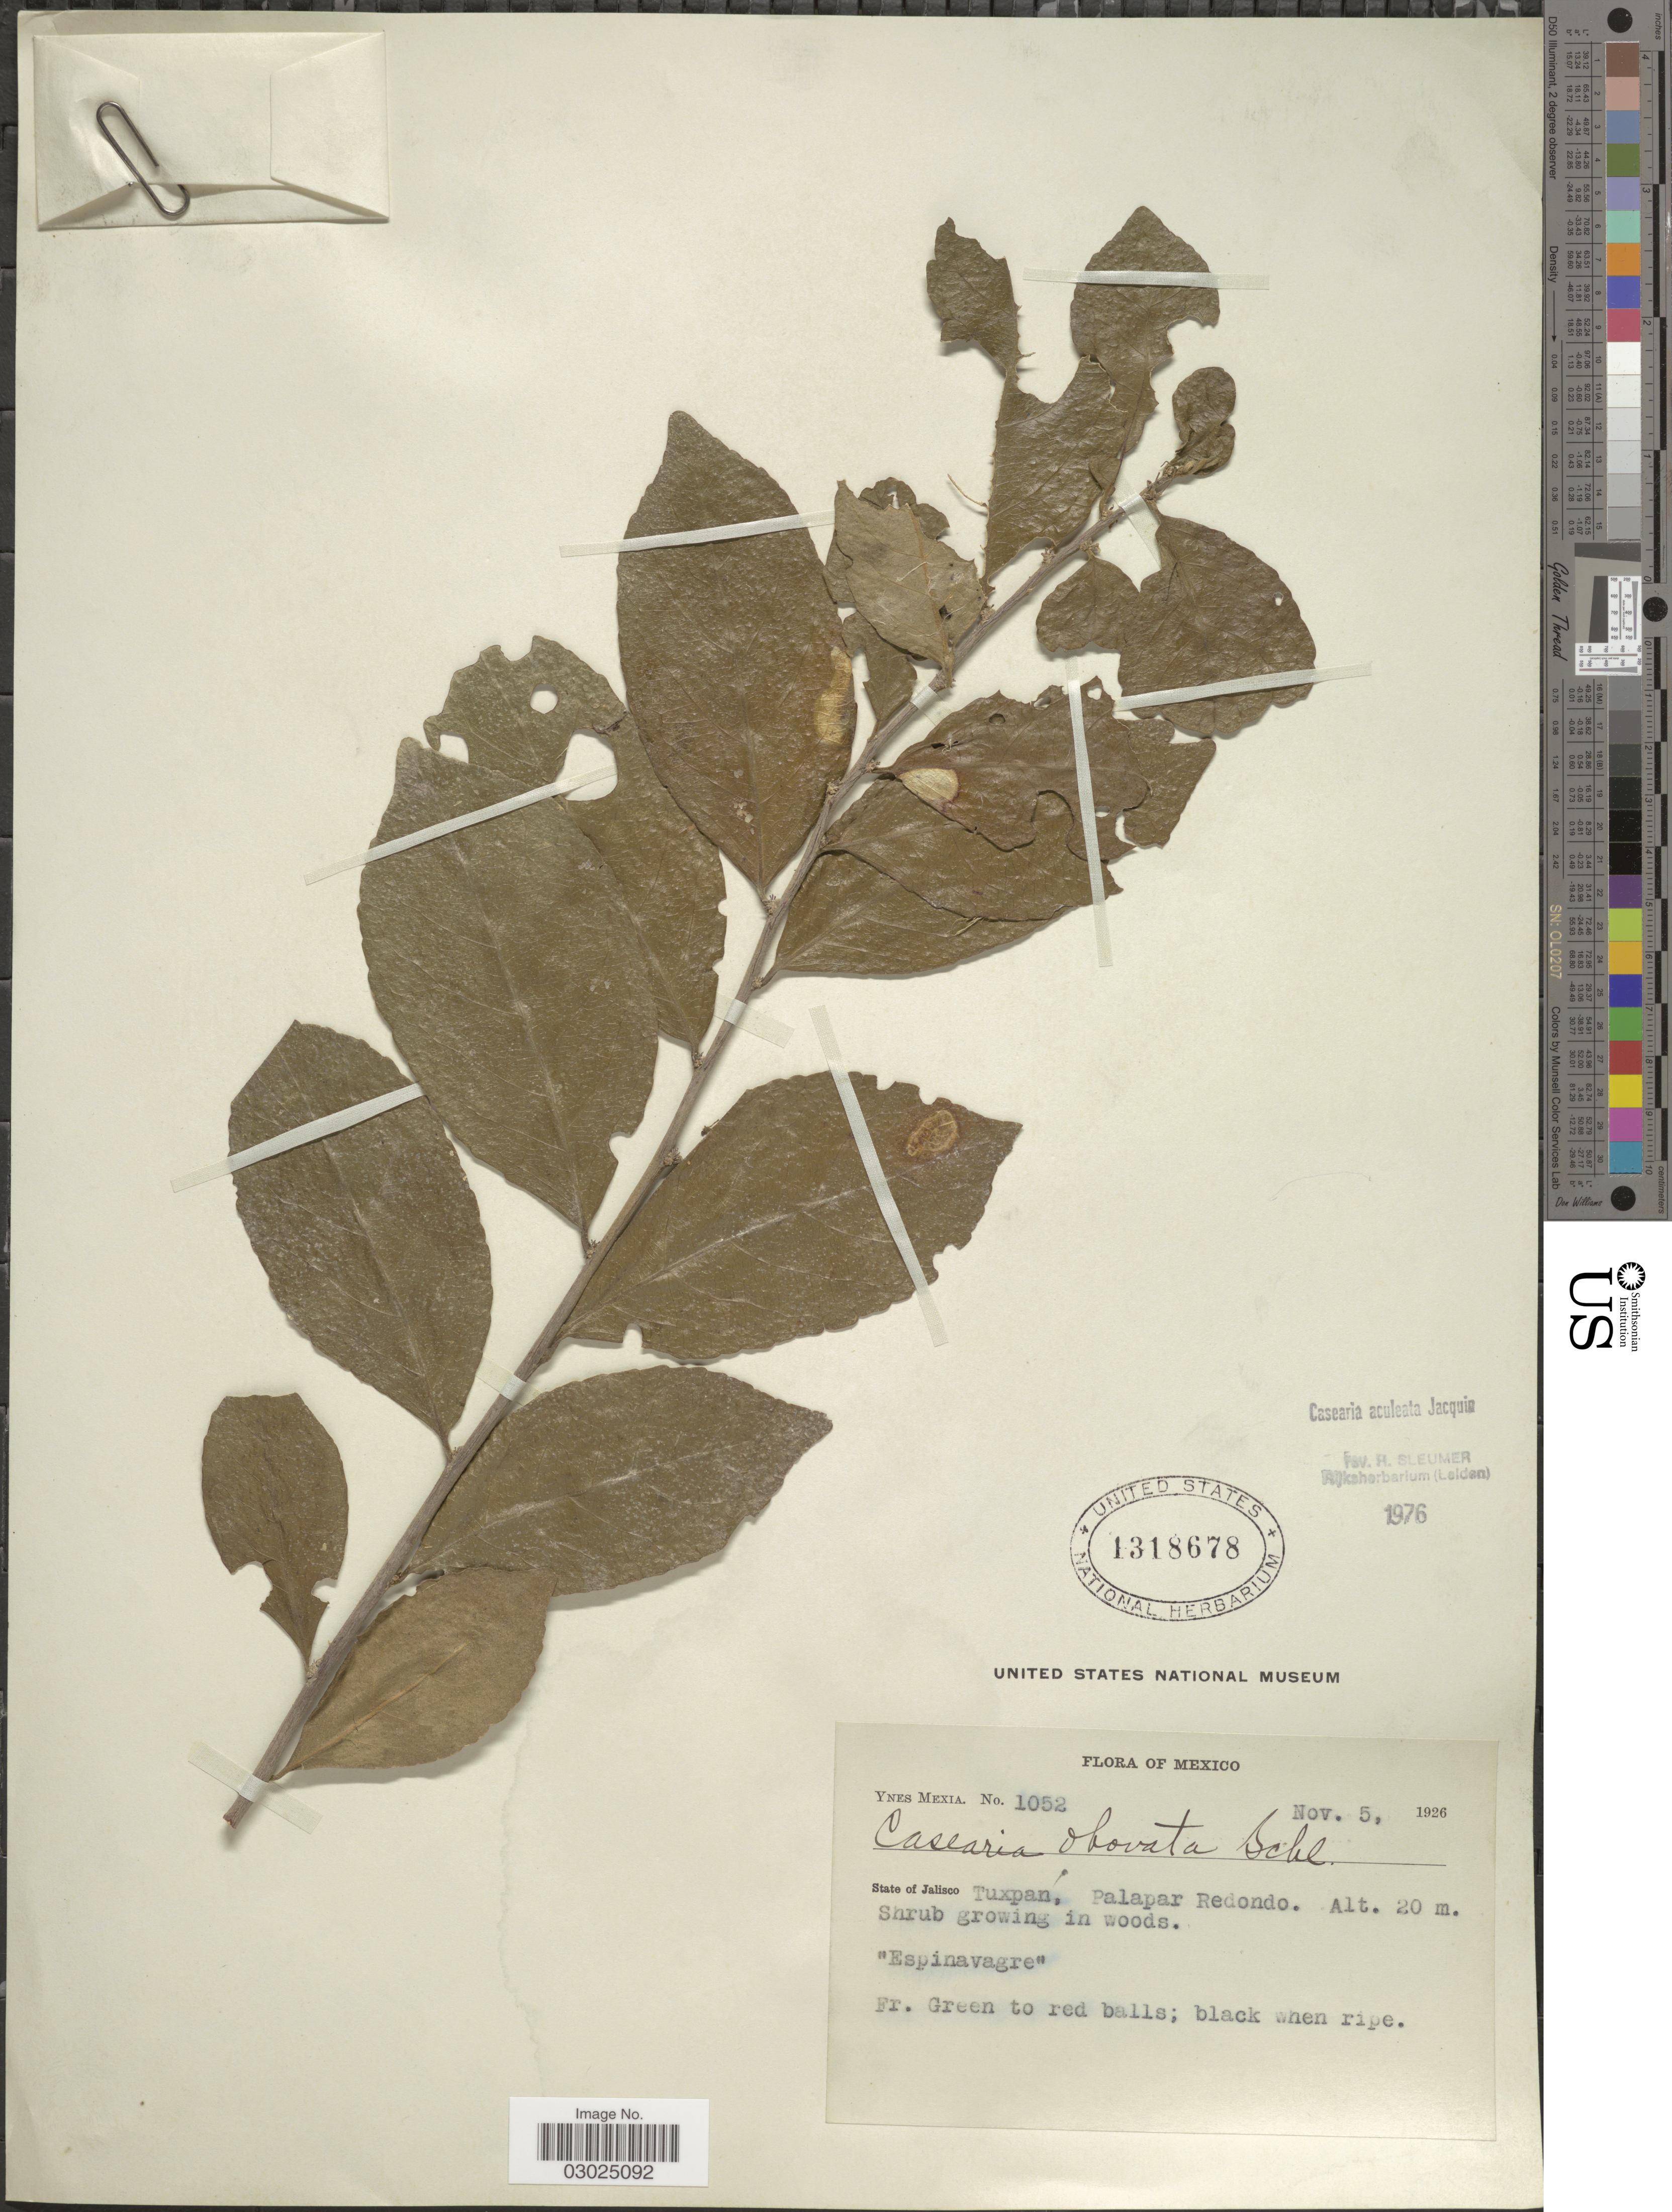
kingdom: Plantae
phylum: Tracheophyta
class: Magnoliopsida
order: Malpighiales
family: Salicaceae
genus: Casearia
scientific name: Casearia aculeata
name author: Jacq.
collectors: Y. Mexia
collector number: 1052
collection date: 1926-02-05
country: Mexico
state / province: Jalisco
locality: Tuxpan, Palapar Redondo.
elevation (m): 20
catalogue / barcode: US 1318678